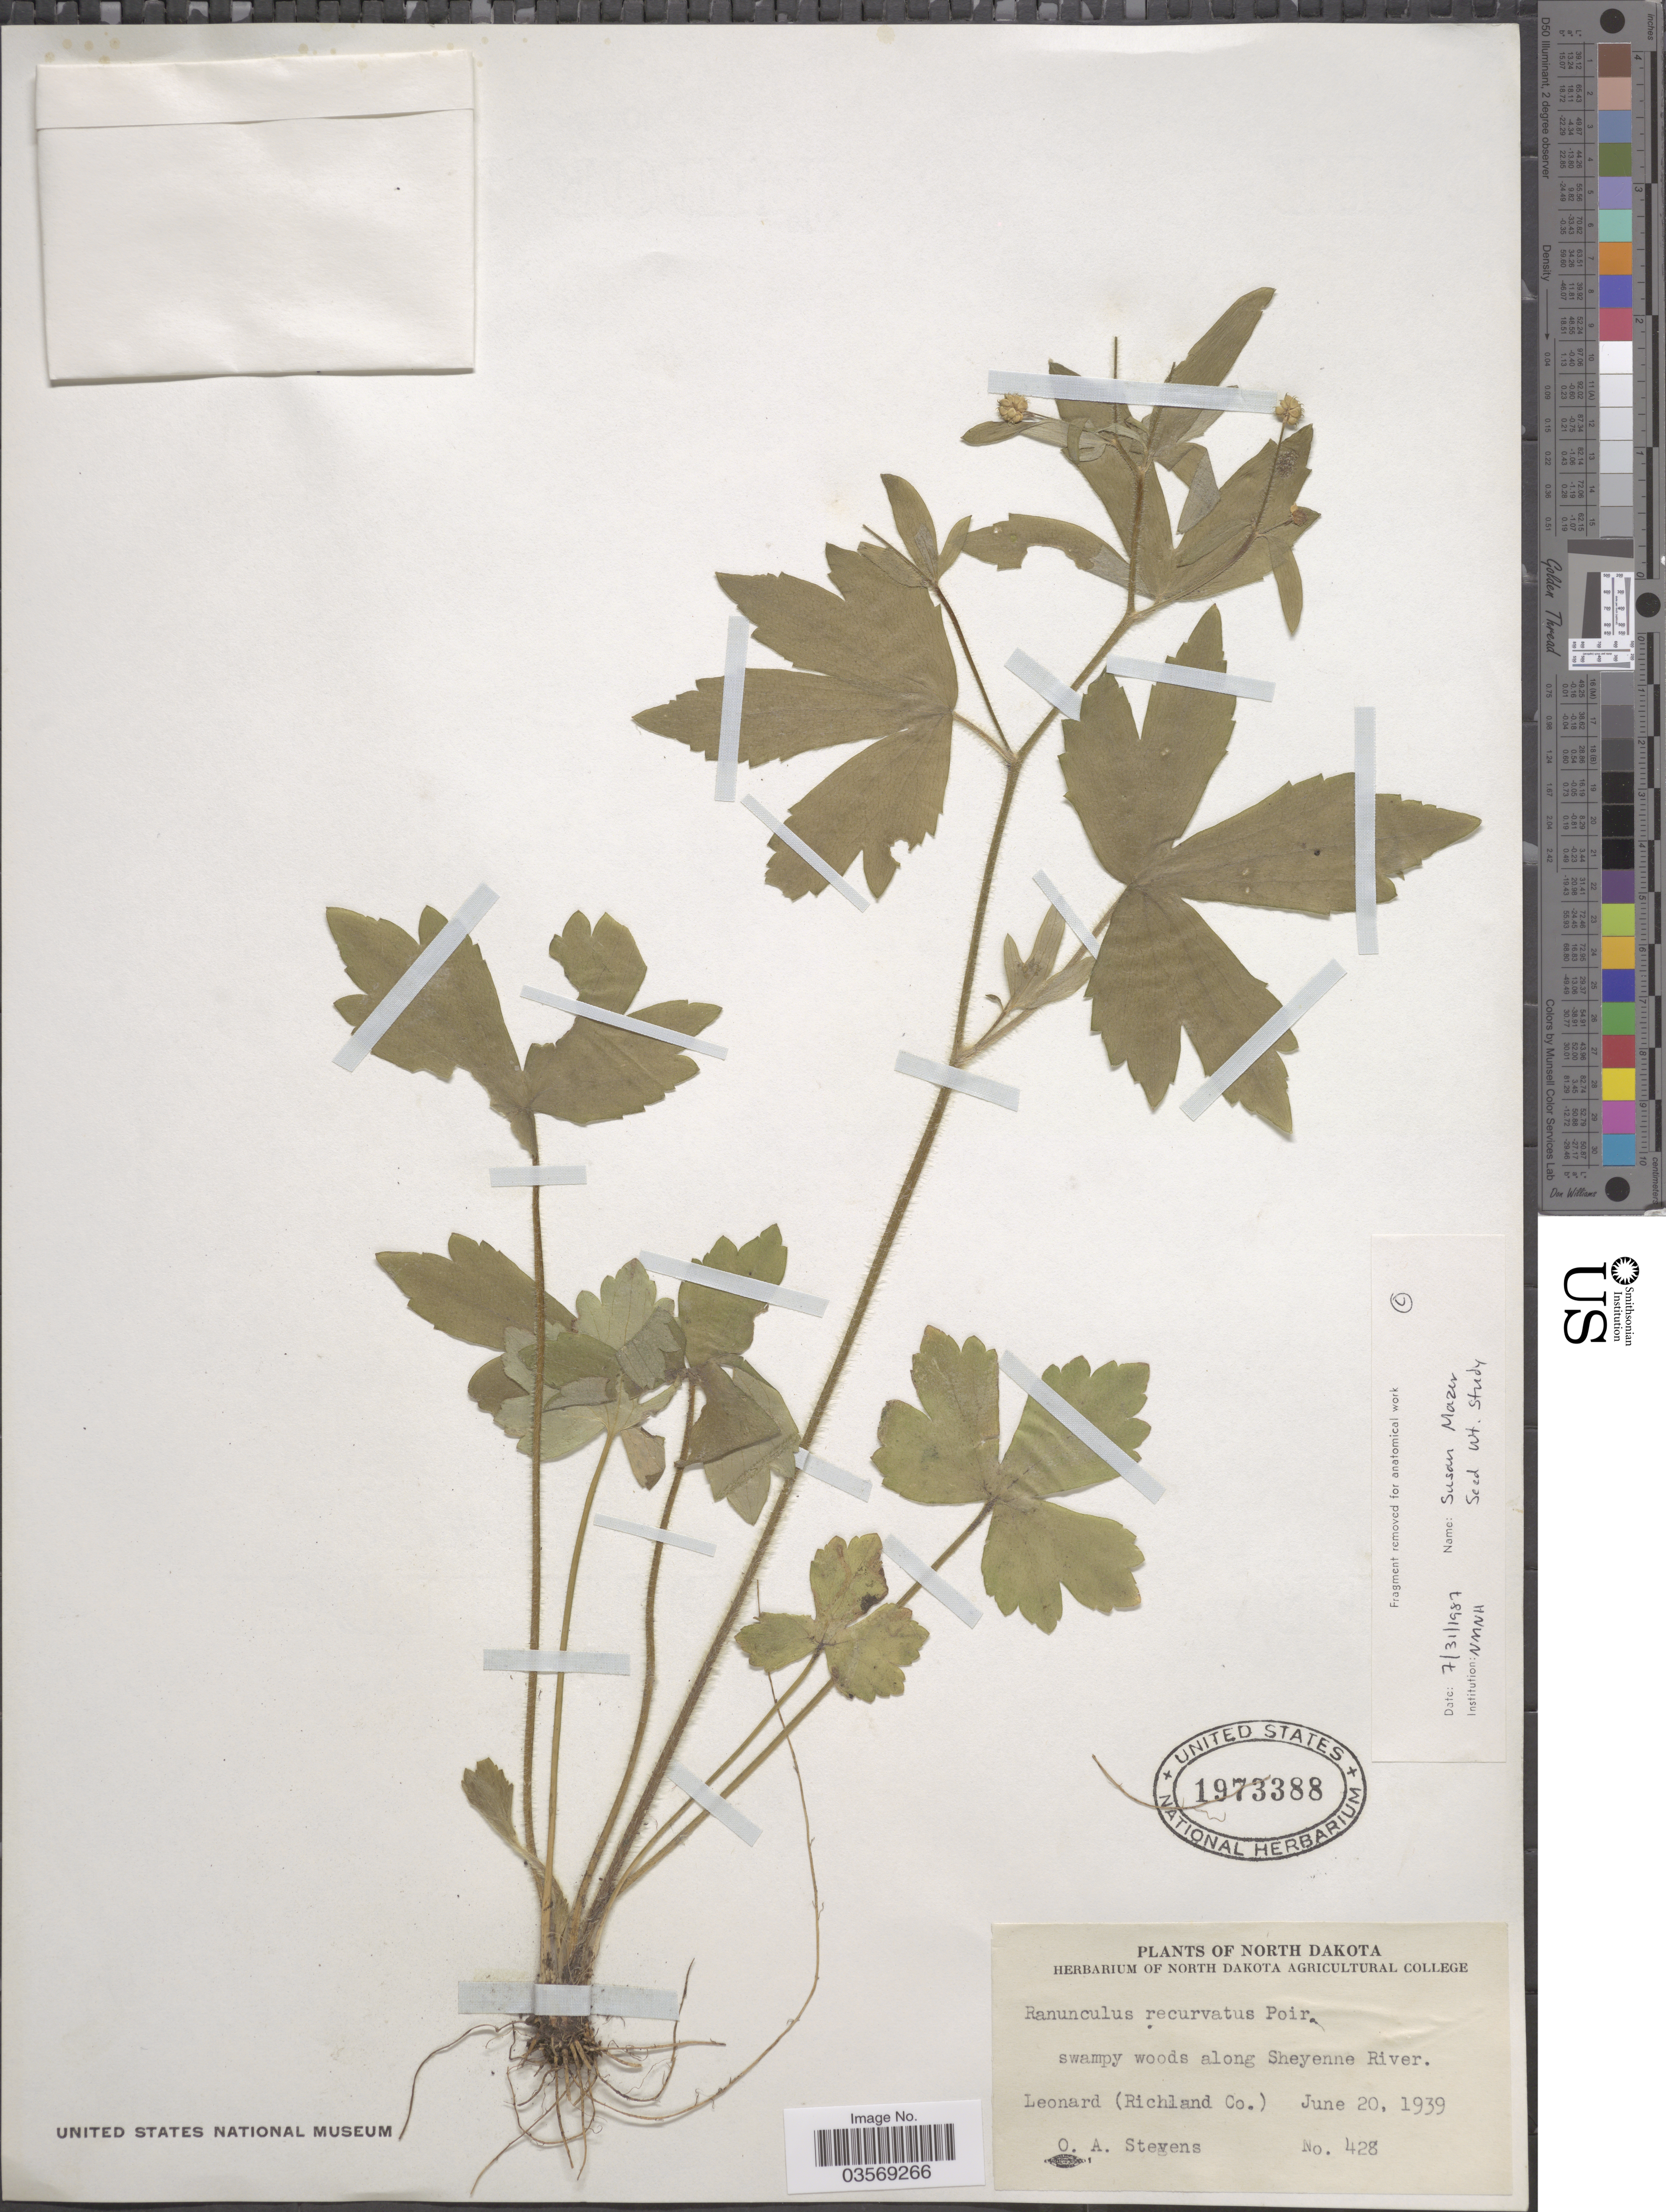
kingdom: Plantae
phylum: Tracheophyta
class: Magnoliopsida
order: Ranunculales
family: Ranunculaceae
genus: Ranunculus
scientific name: Ranunculus recurvatus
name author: Poir.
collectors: O. A. Stevens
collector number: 428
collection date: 1939-06-20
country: United States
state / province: North Dakota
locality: Swampy woods along Sheyenne River. Leonard (Richland Co.).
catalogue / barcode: US 1973388